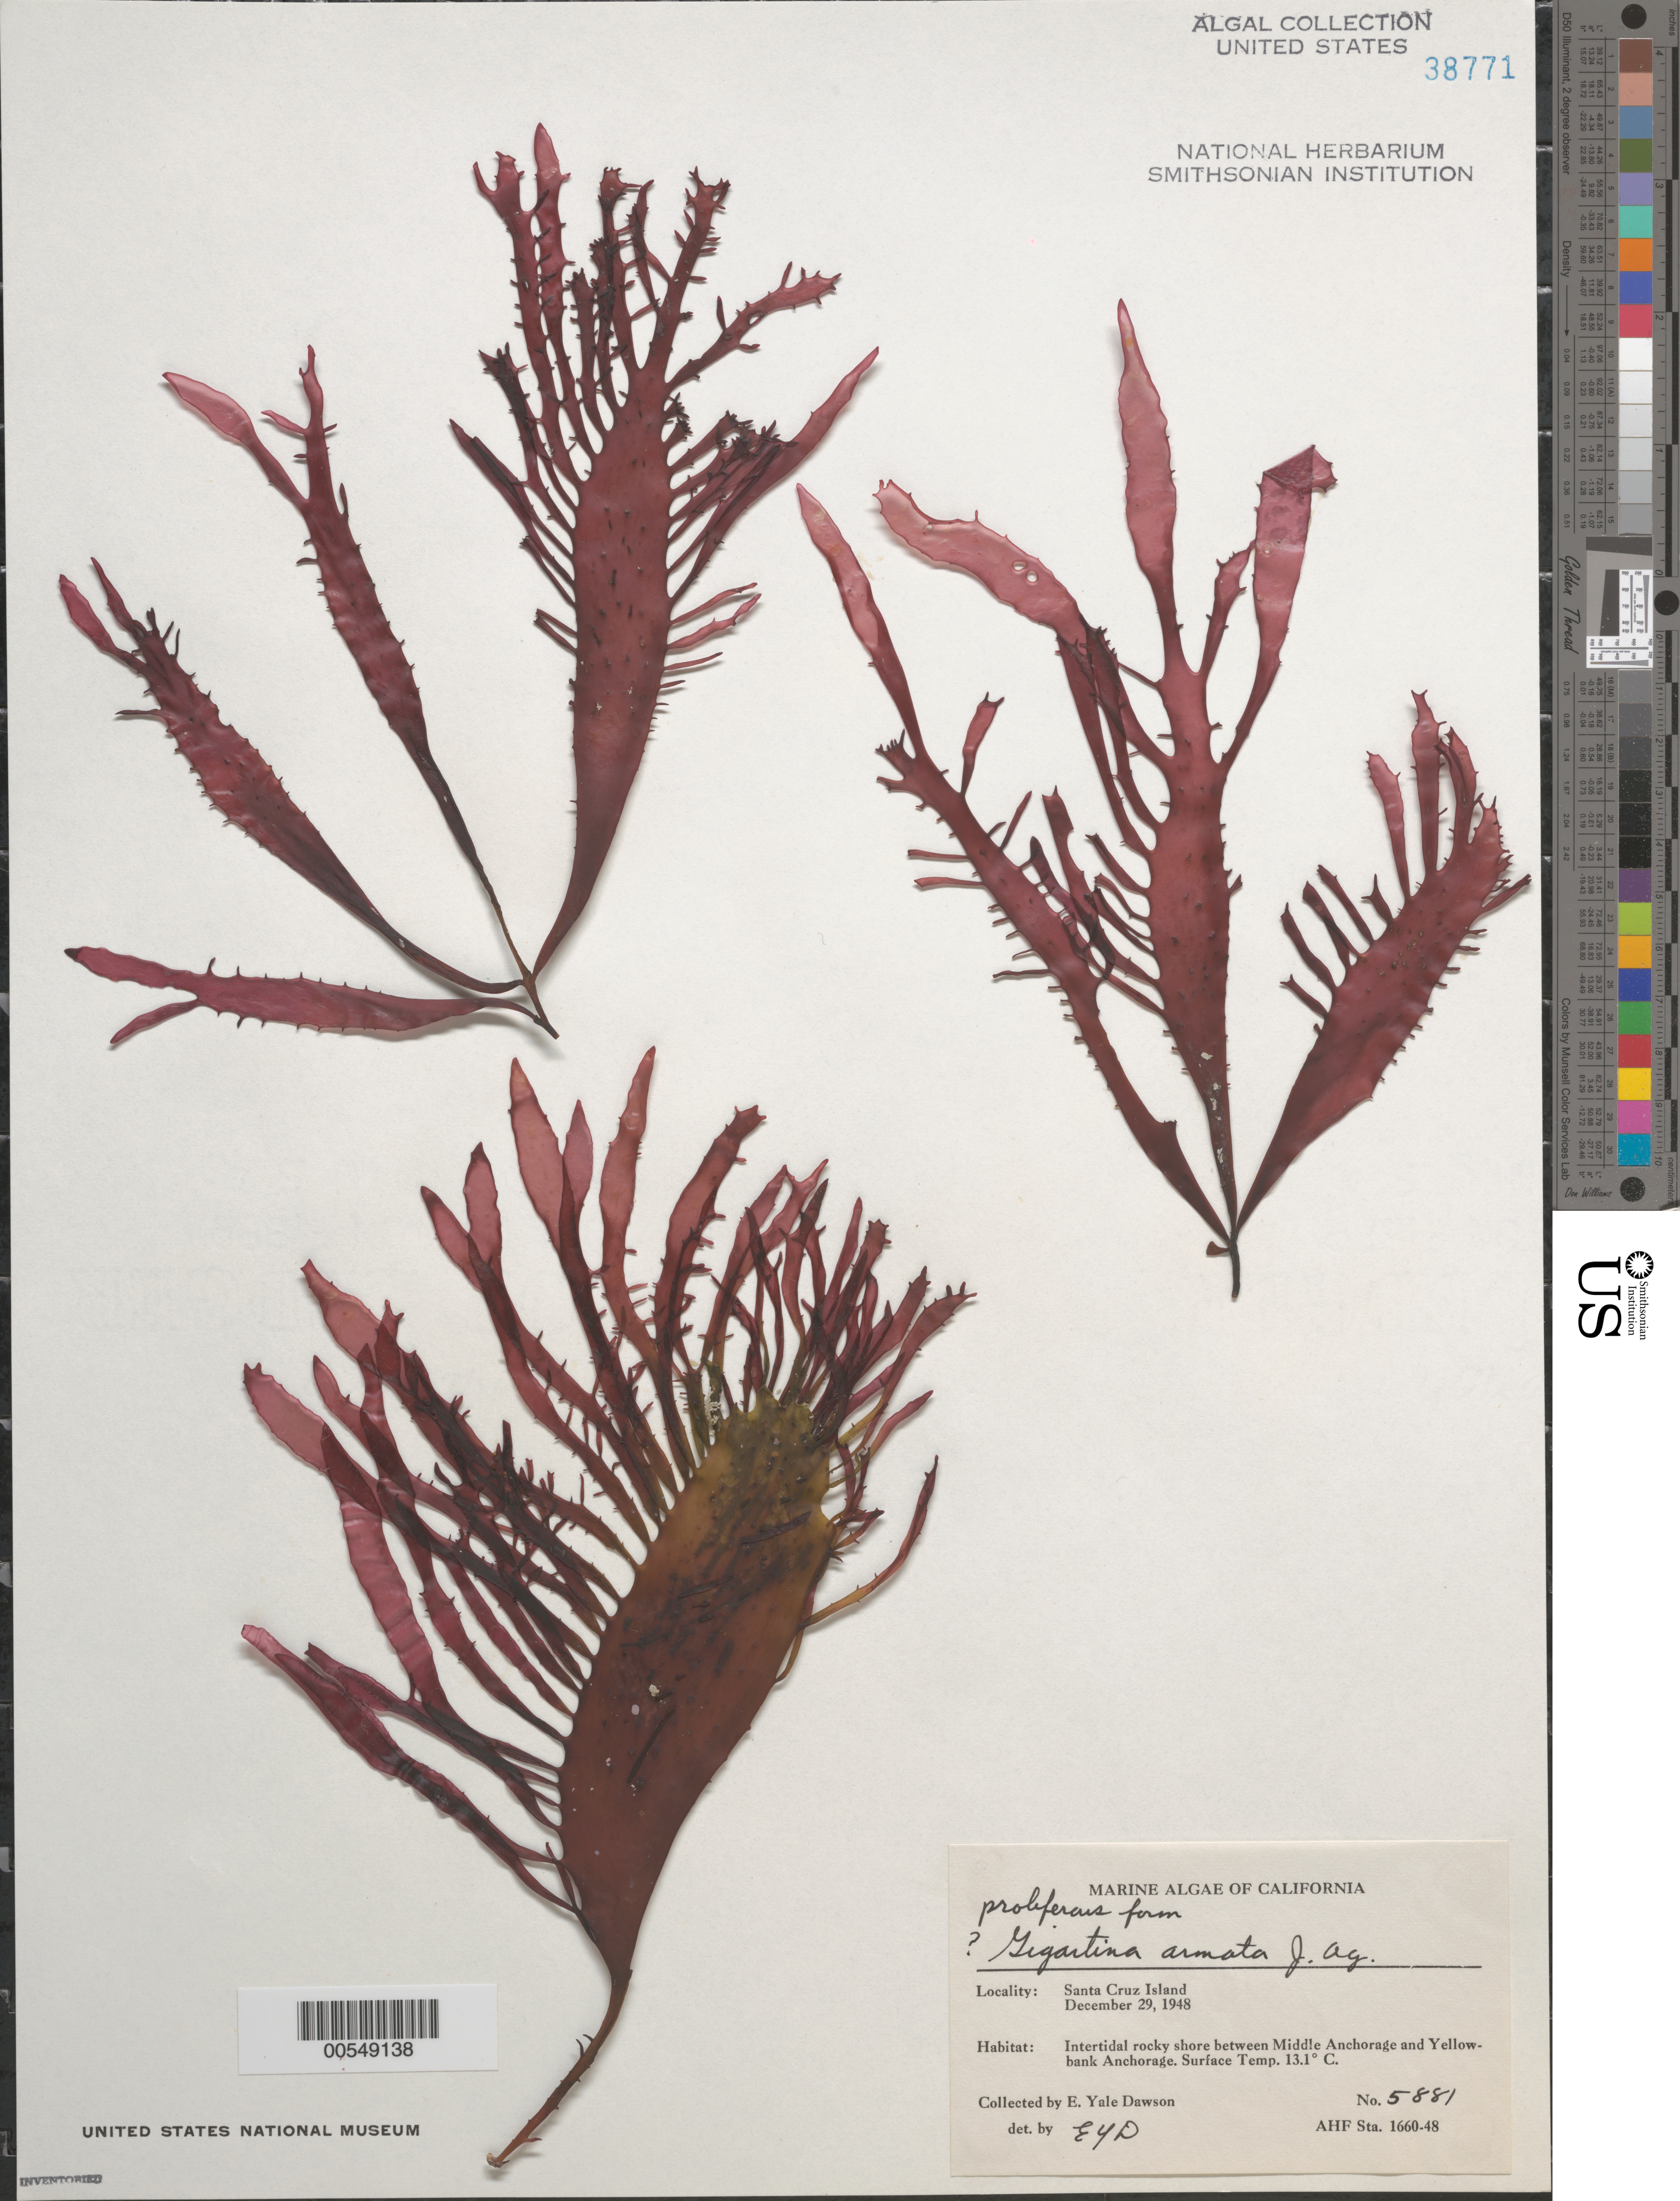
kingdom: Plantae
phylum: Rhodophyta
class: Florideophyceae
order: Gigartinales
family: Gigartinaceae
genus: Chondracanthus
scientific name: Chondracanthus spinosus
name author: (Kütz.) Guiry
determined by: Algae name updating Project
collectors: E. Y. Dawson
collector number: EYD 5881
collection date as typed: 29 Dec 1948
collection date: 1948-12-29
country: United States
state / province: California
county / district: Santa Barbara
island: Santa Cruz Island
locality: Between Middle Anchorage and Yellowbank Anchorage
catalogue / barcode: US 38771